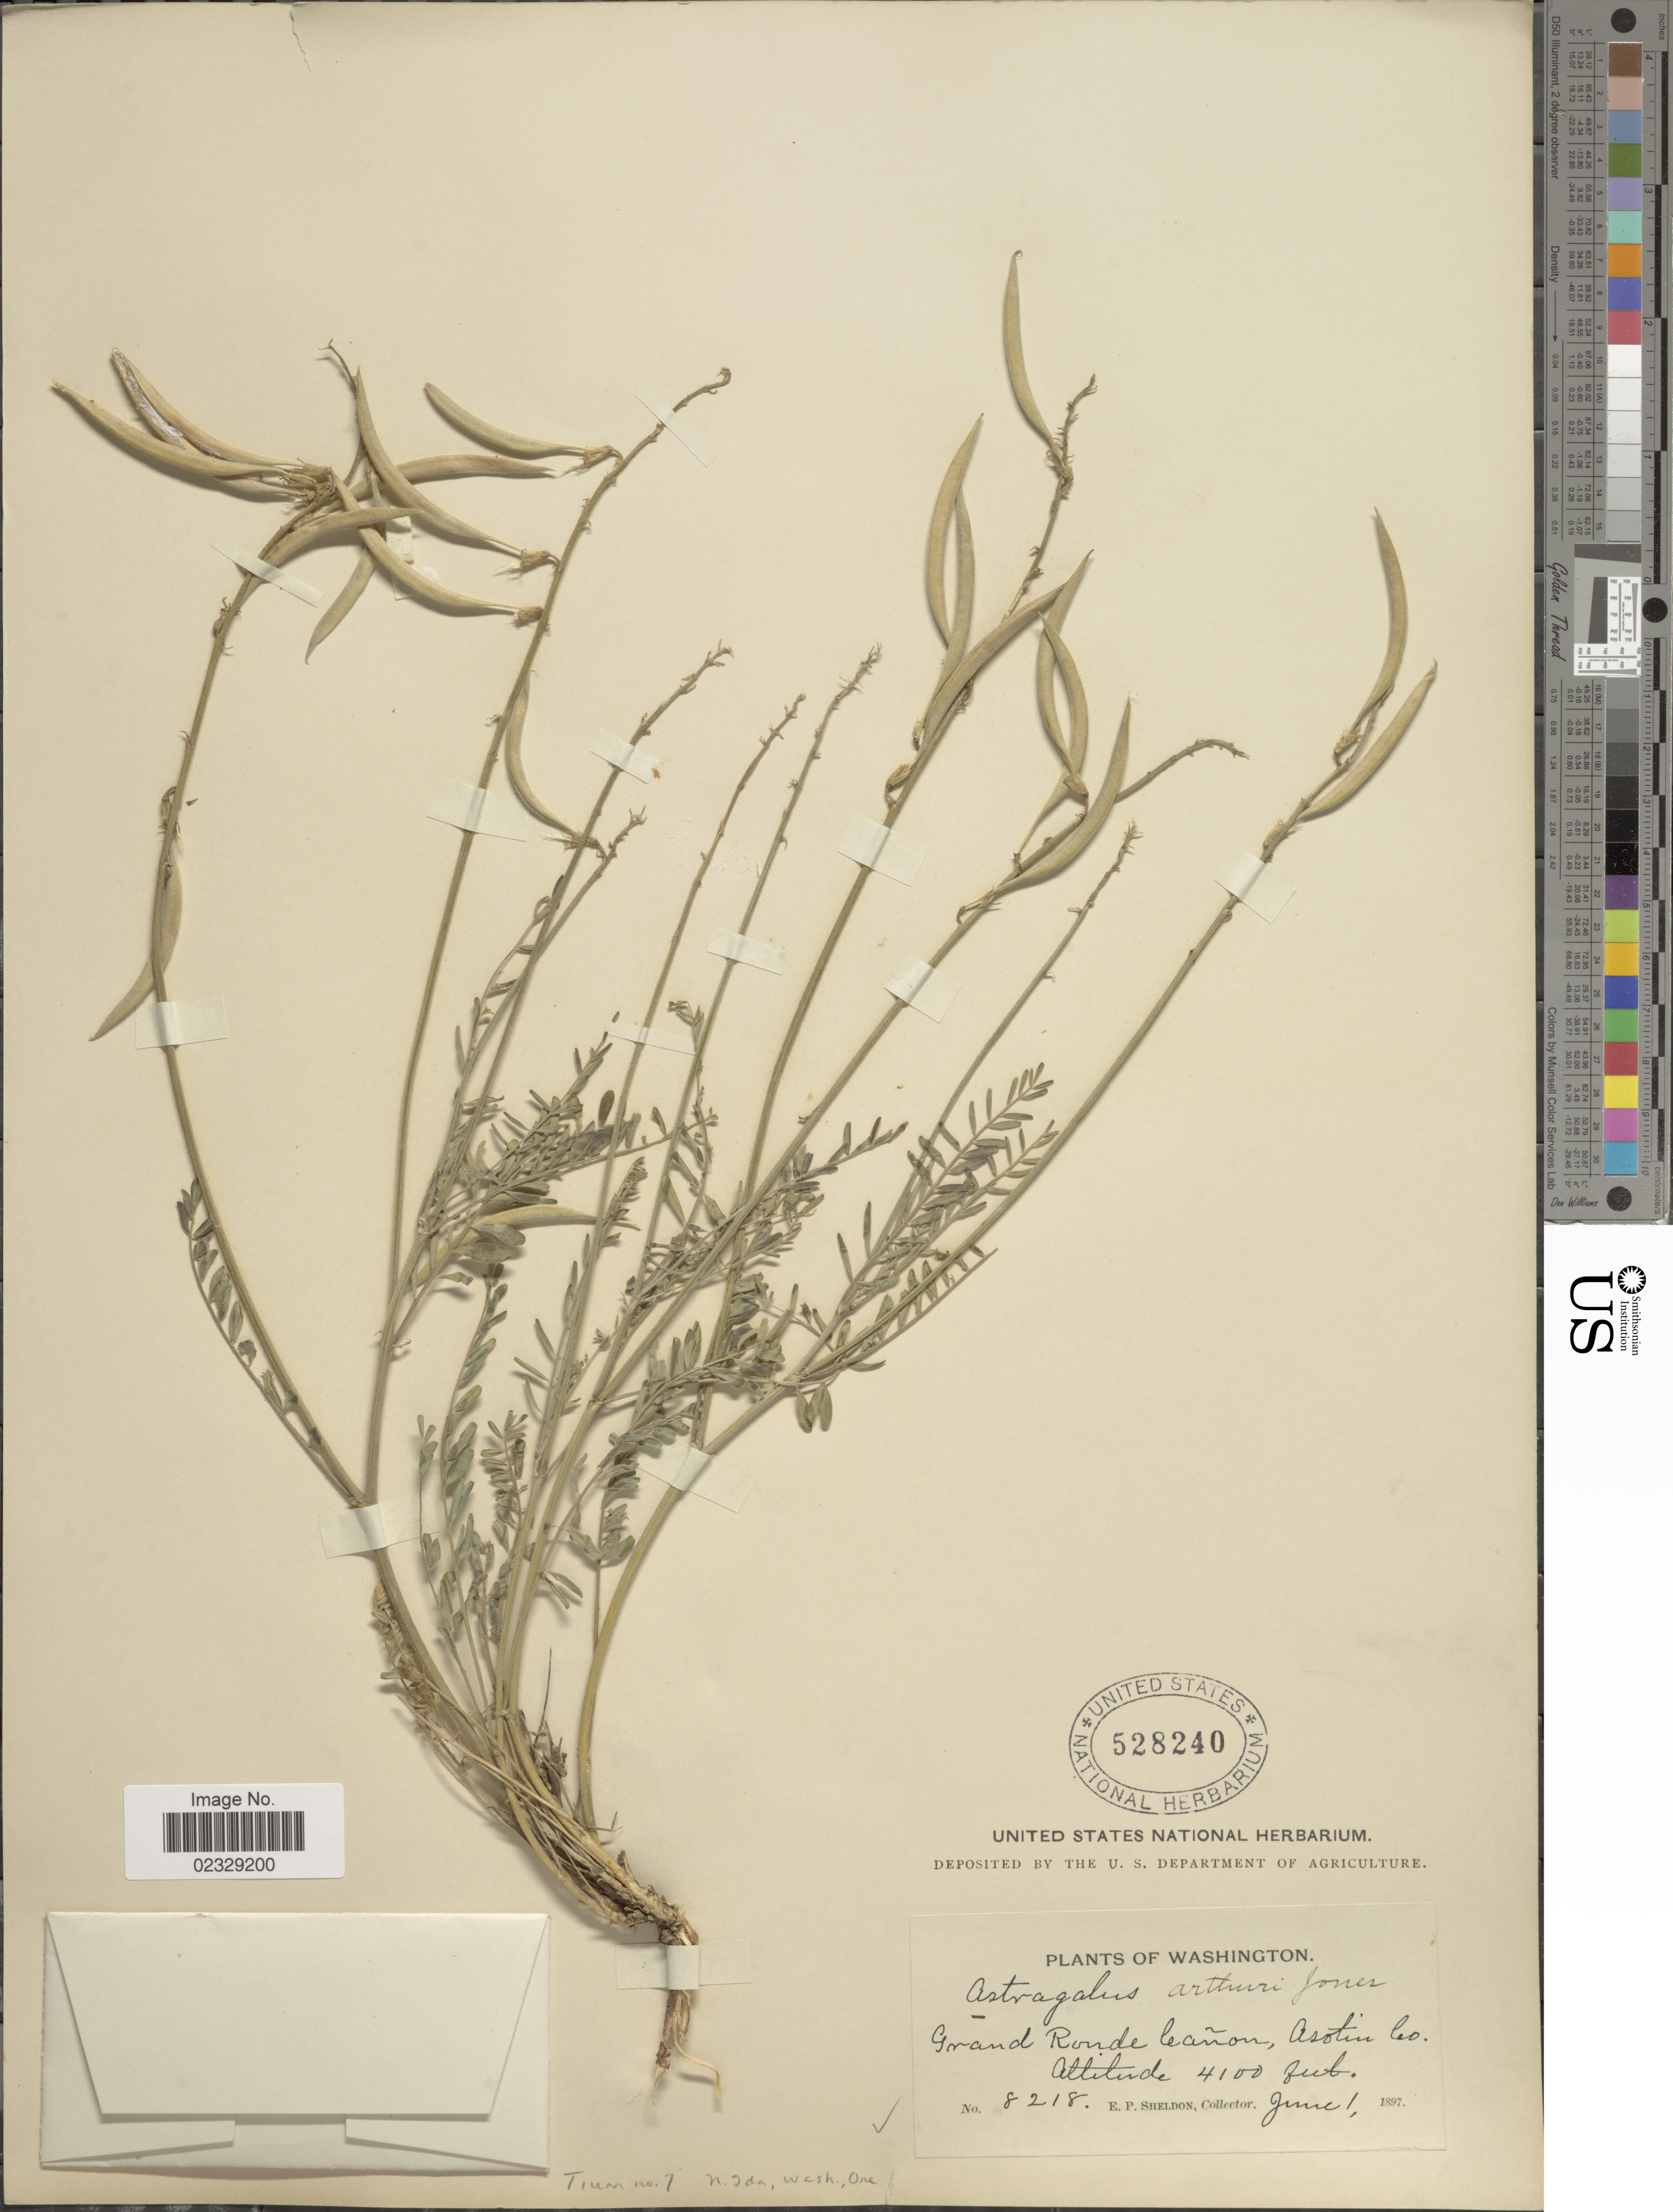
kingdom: Plantae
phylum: Tracheophyta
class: Magnoliopsida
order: Fabales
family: Fabaceae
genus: Astragalus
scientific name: Astragalus arthuri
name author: M.E. Jones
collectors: E. P. Sheldon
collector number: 8218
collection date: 1897-06-01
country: United States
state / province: Washington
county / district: Asotin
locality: Grand Ronde Canon, Asotin Co.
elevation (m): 1250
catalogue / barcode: US 528240